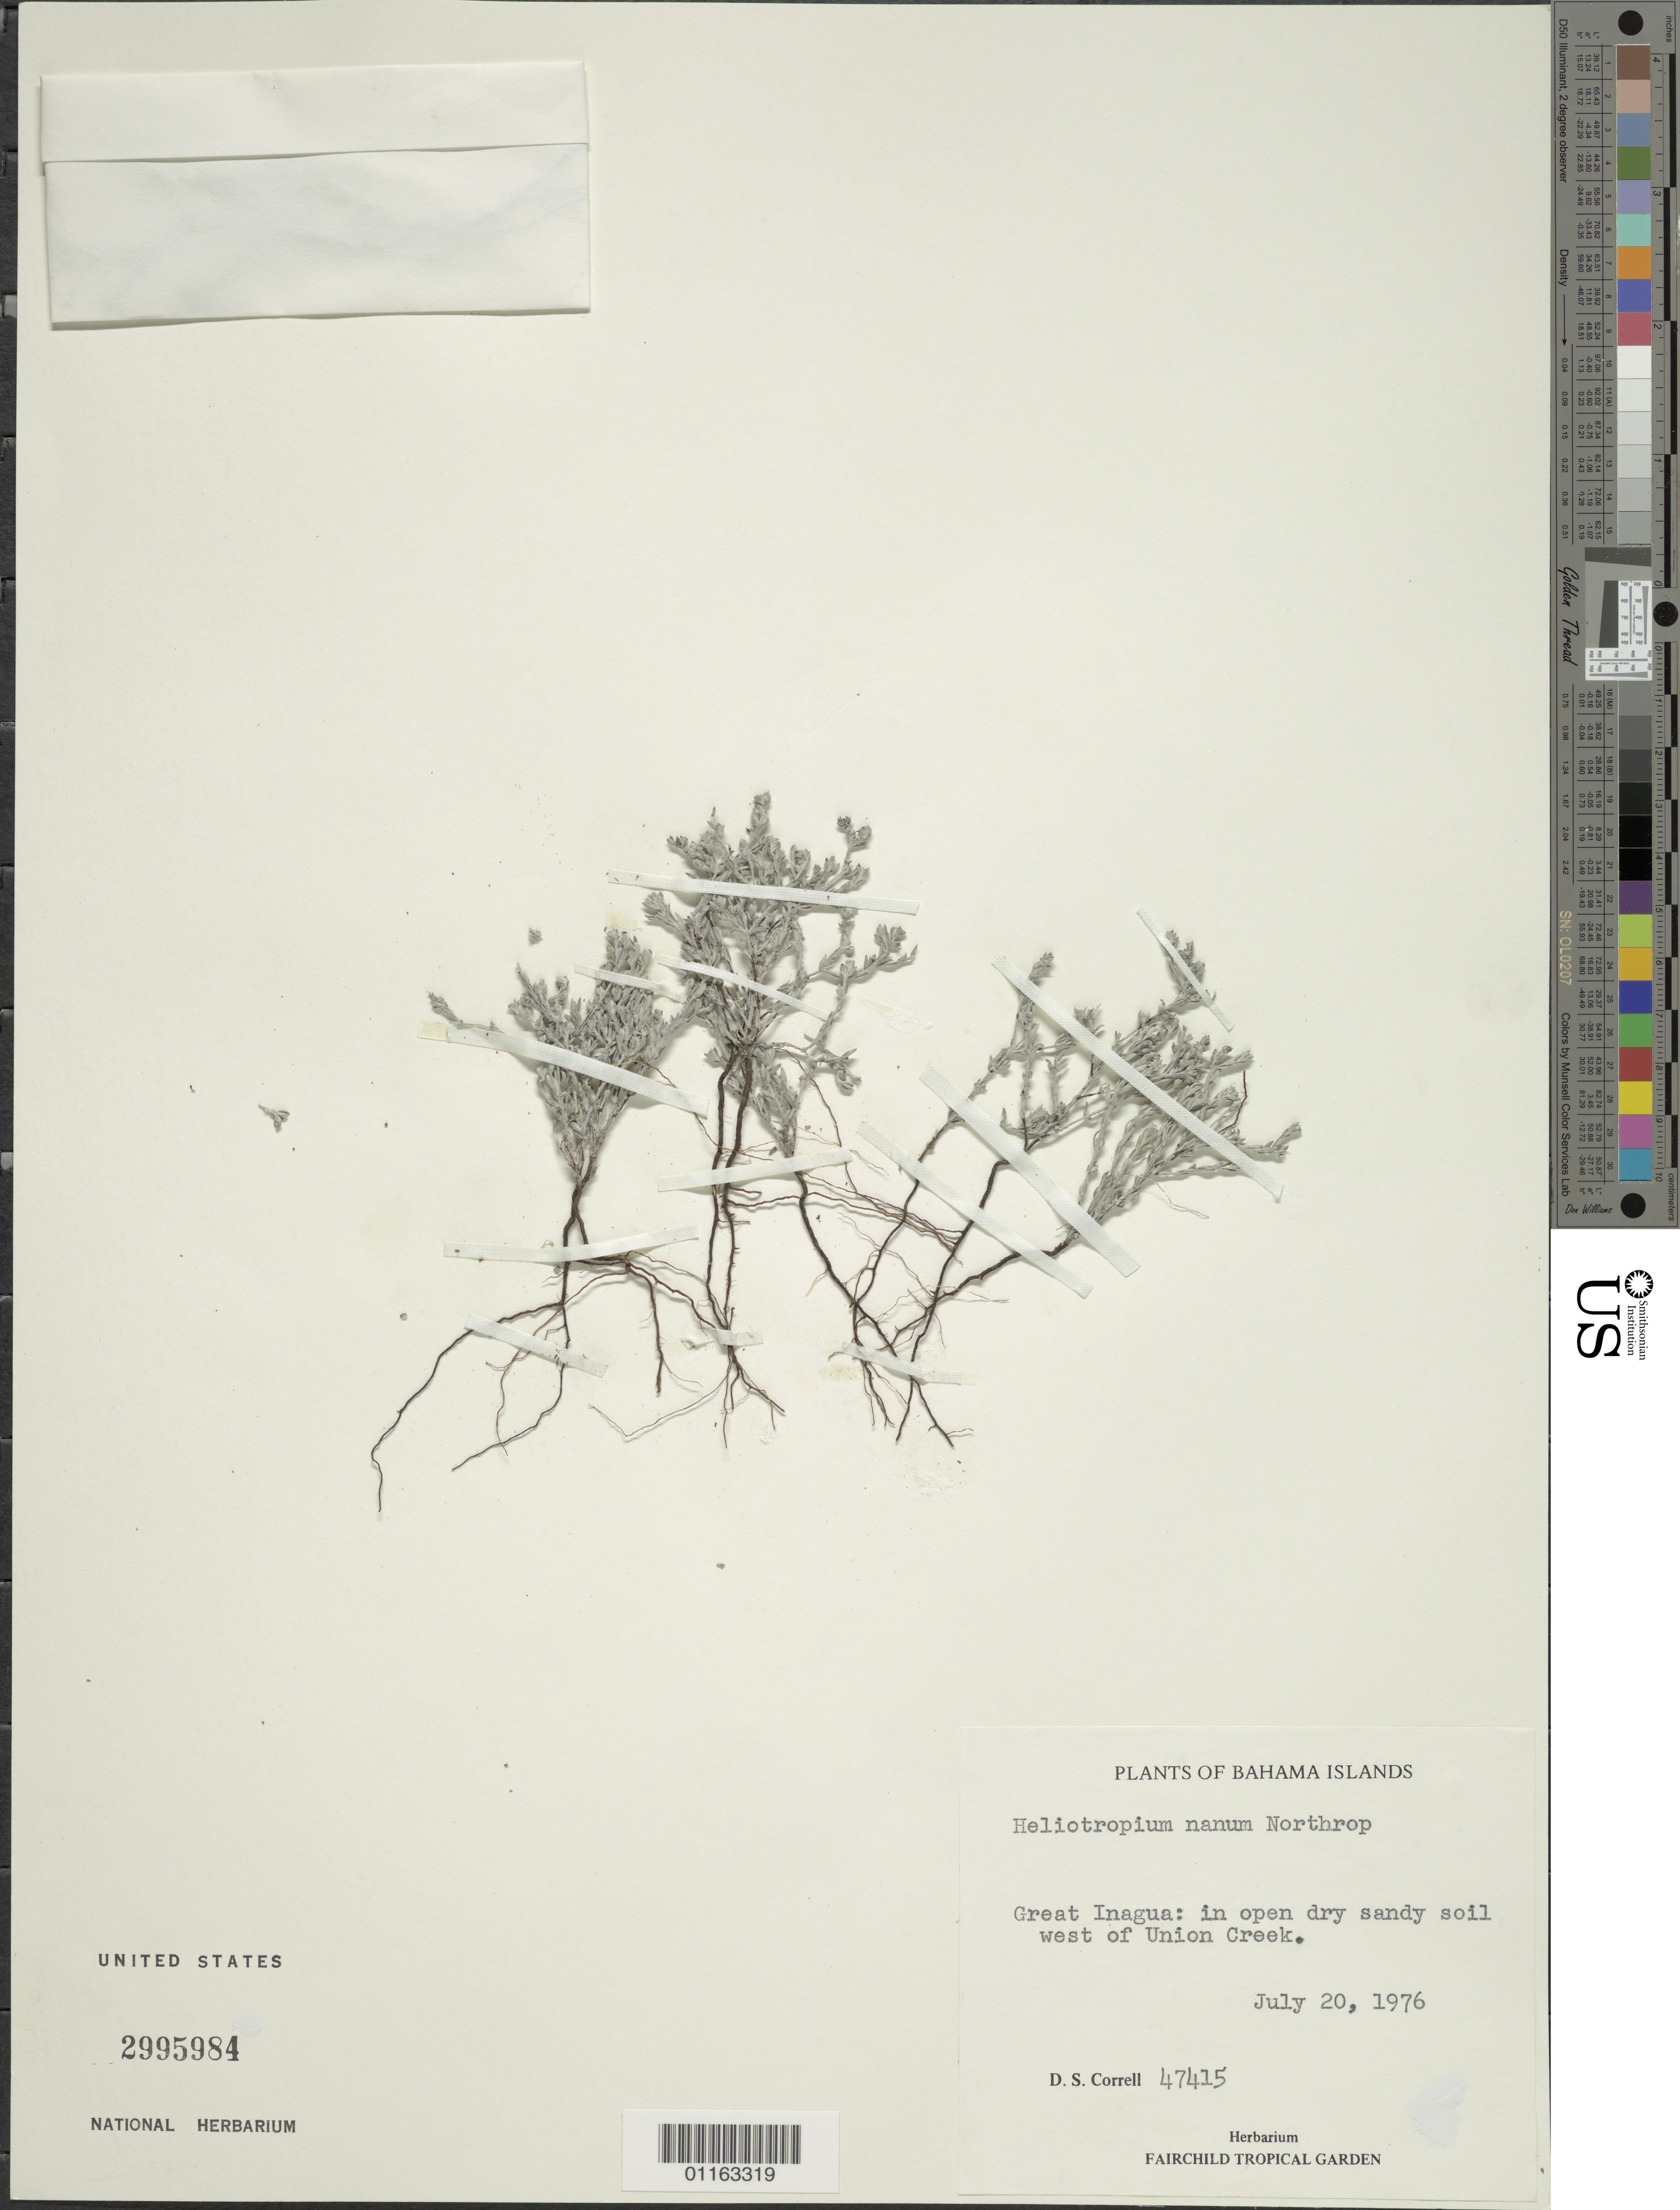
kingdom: Plantae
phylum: Tracheophyta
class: Magnoliopsida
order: Boraginales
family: Heliotropiaceae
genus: Heliotropium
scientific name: Heliotropium nanum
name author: Northr.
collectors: D. S. Correll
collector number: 47415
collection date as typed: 20 Jul 1976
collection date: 1976-07-20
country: Bahamas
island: Great Inagua I.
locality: in open dry sandy soil W of Union Creek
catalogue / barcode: US 2995984